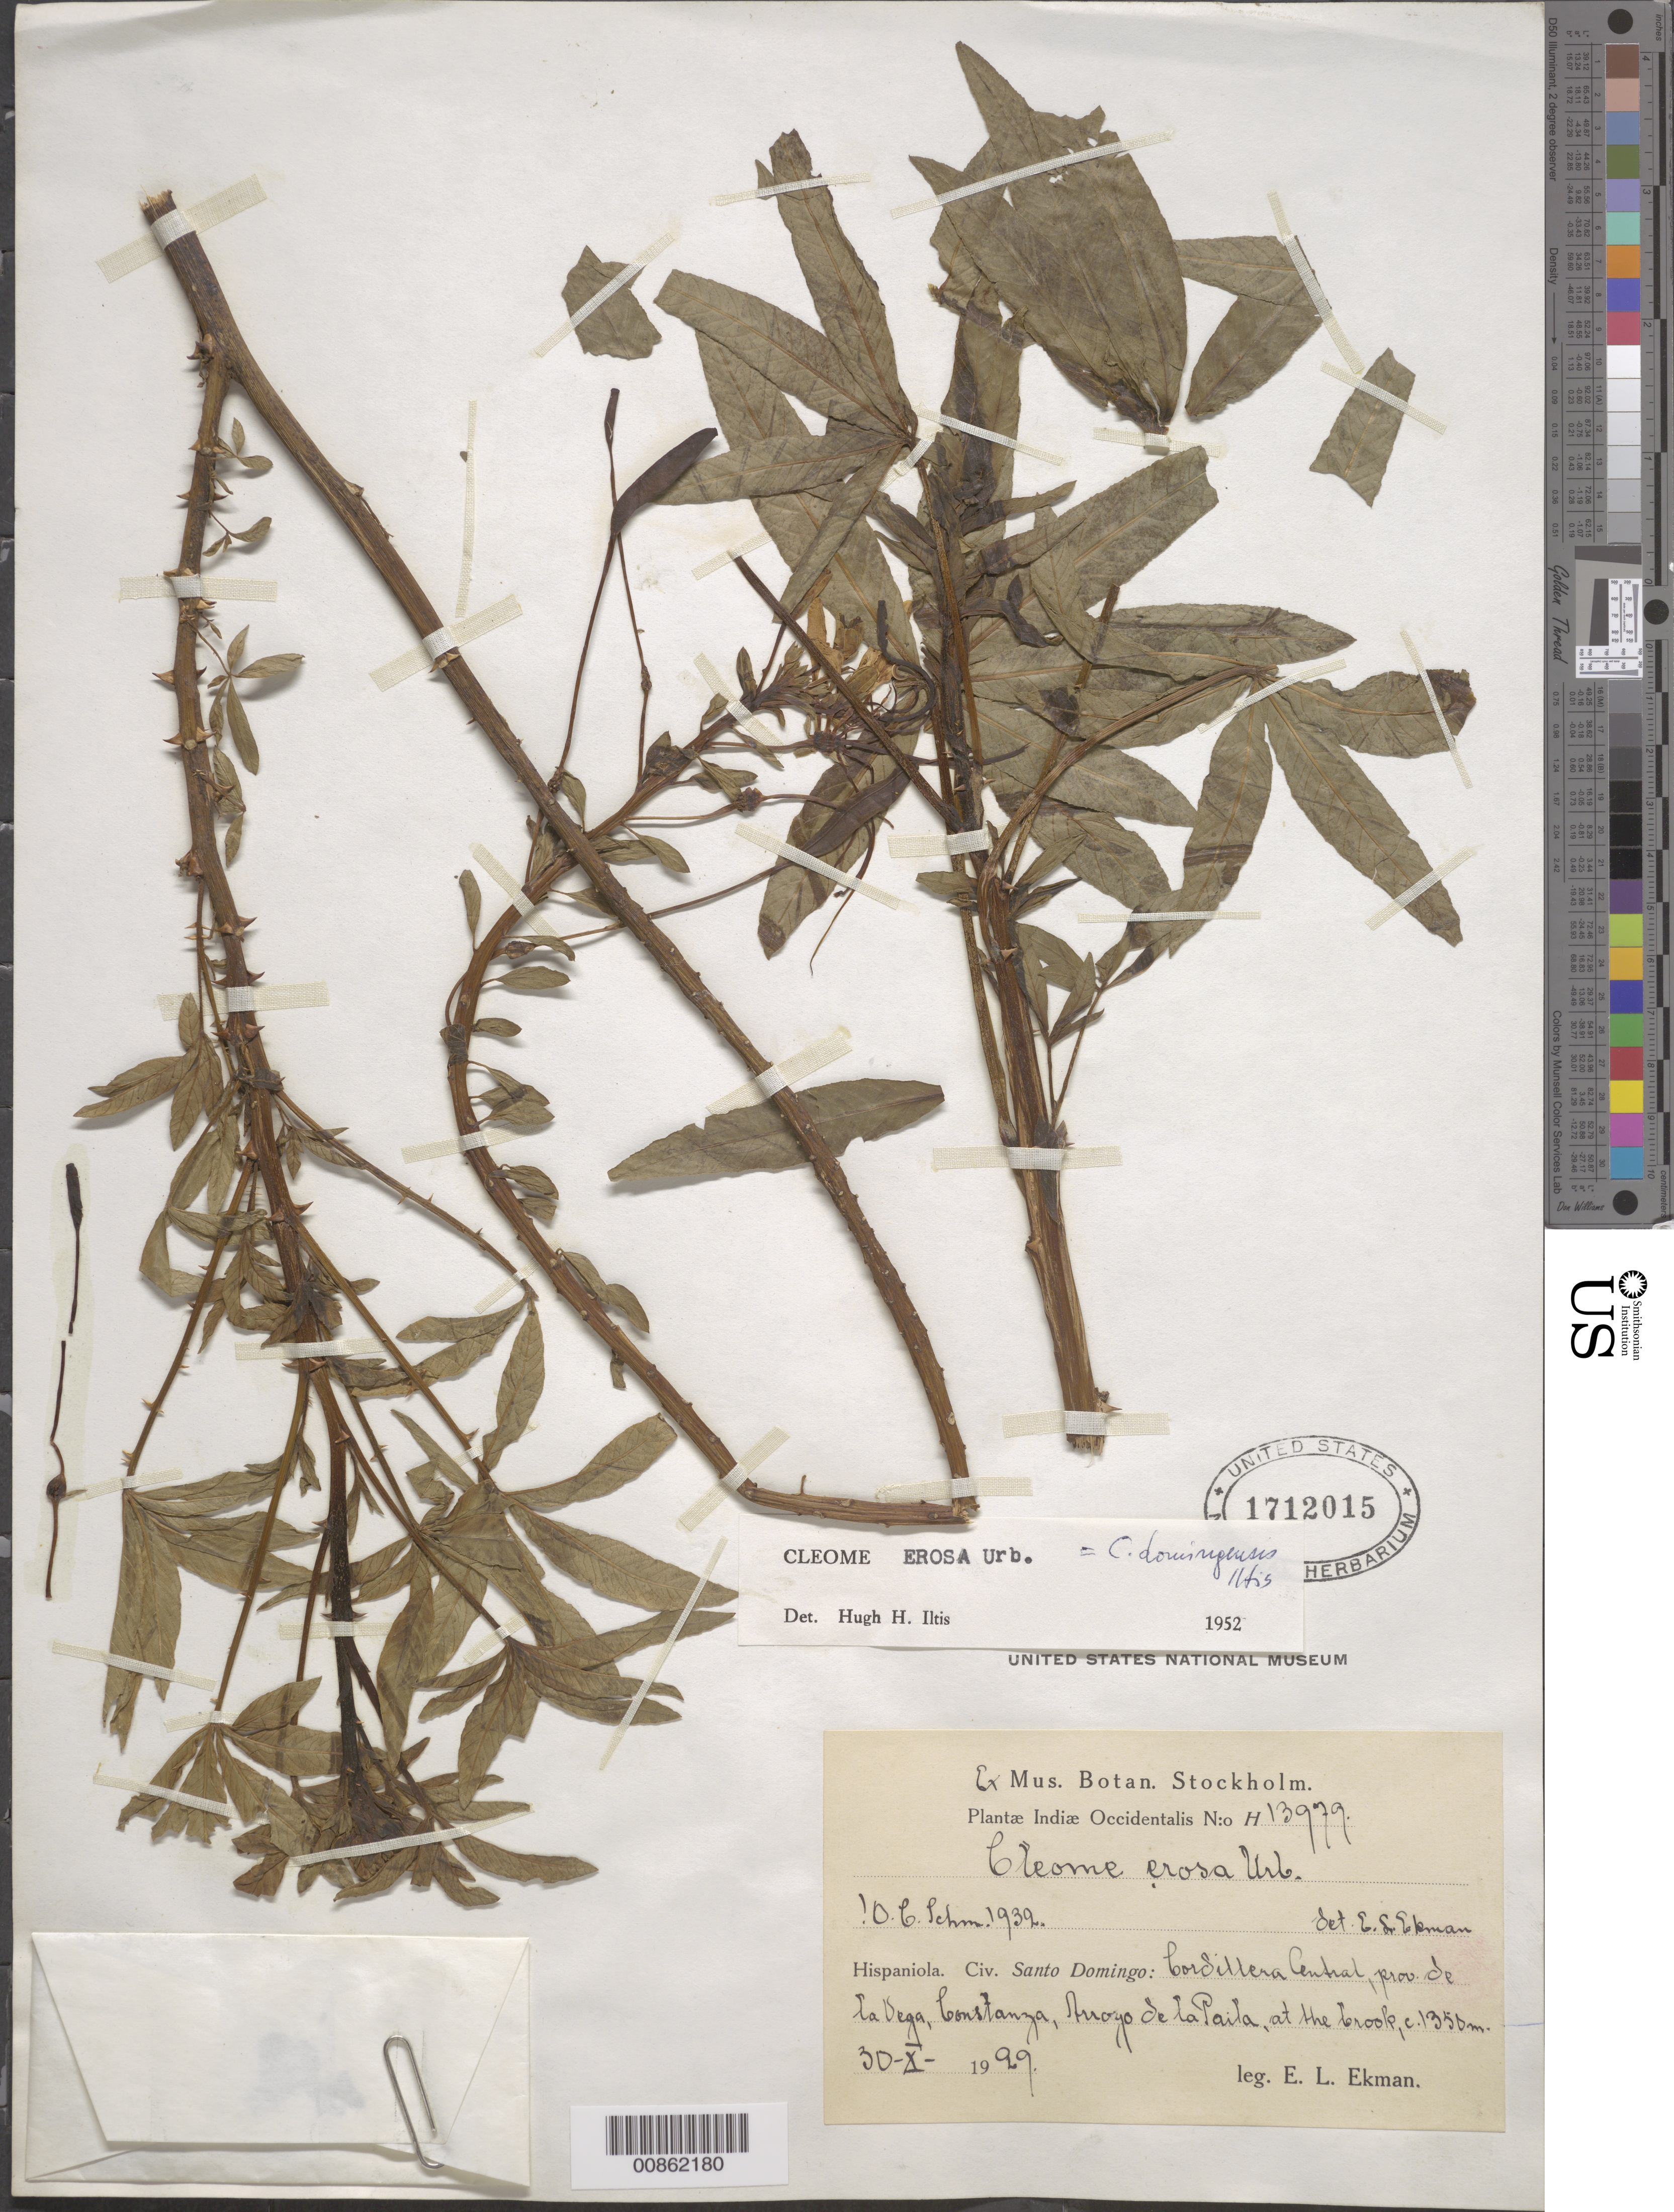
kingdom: Plantae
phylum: Tracheophyta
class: Magnoliopsida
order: Brassicales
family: Cleomaceae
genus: Tarenaya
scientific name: Tarenaya domingensis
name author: (Iltis) Soares Neto & Roalson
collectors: E. L. Ekman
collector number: H 13979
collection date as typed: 30 Oct 1929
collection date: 1929-10-30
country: Dominican Republic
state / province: La Vega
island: Hispaniola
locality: Cordillera Central, Constanza, Arroyo de la Paila.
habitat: At the brook.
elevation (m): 1350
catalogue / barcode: US 1712015